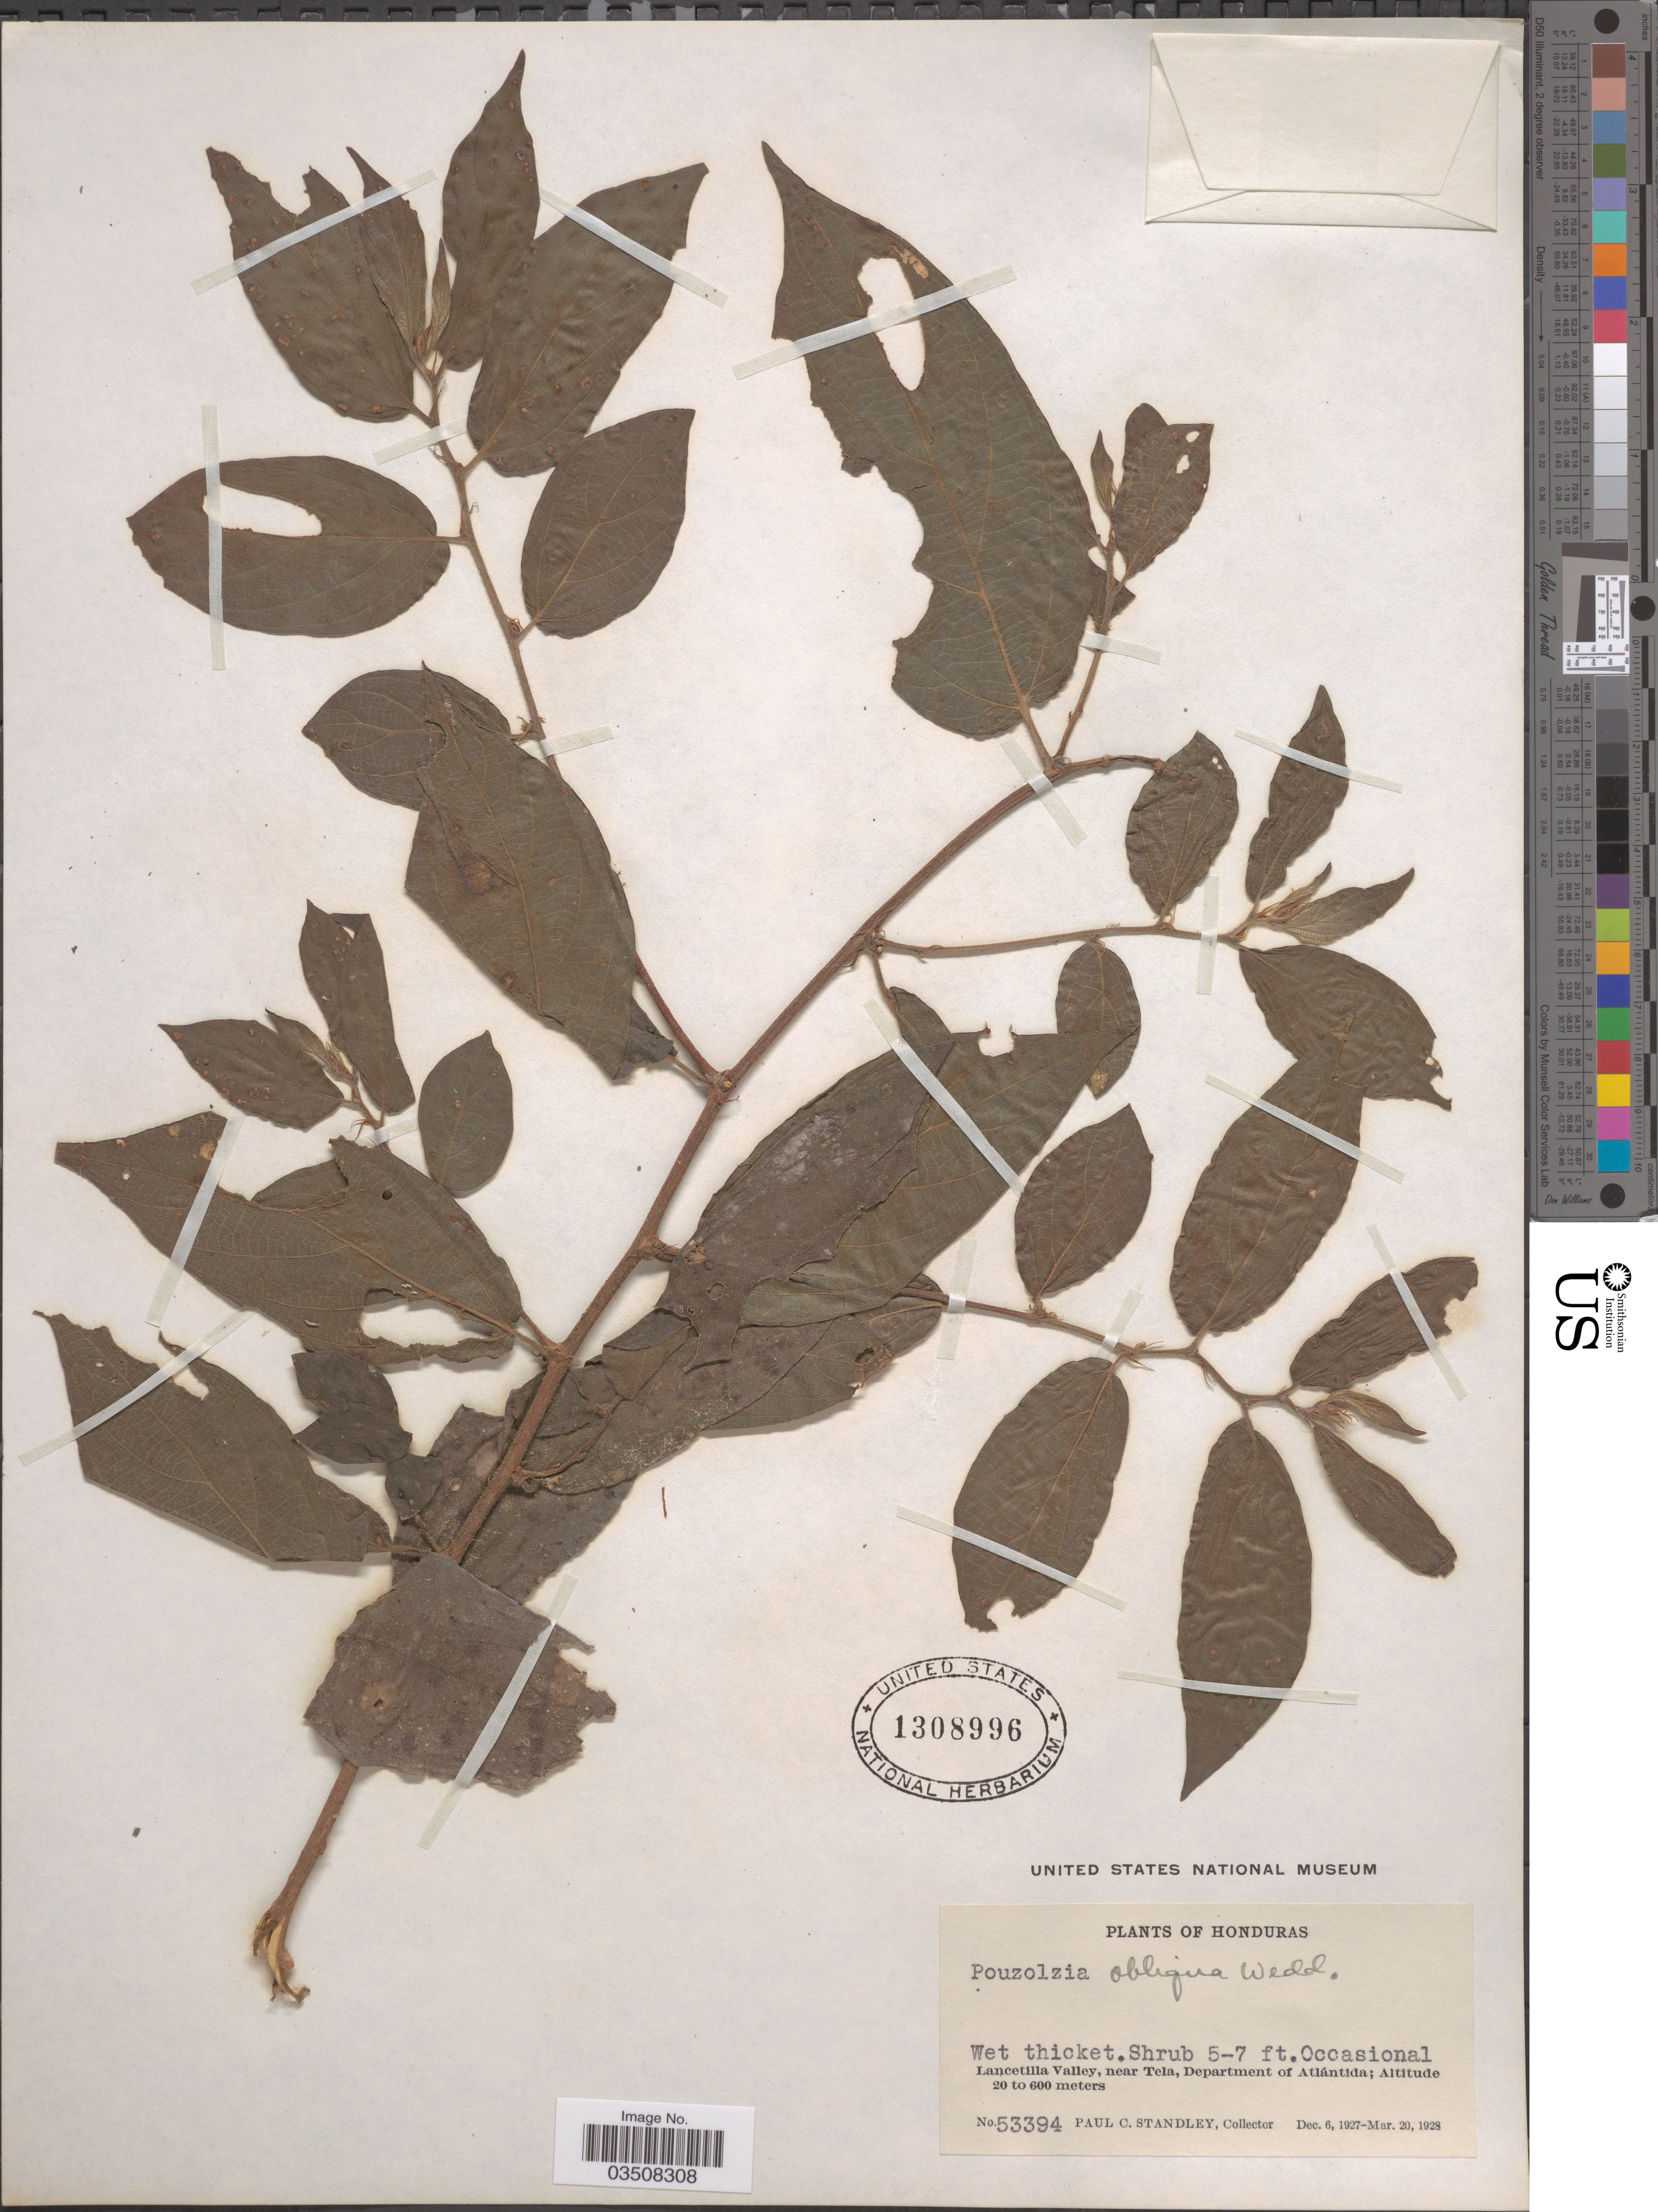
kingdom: Plantae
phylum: Tracheophyta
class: Magnoliopsida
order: Rosales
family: Urticaceae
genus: Pouzolzia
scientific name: Pouzolzia obliqua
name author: (Poepp.) Gaudich.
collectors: P. C. Standley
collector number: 53394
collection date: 1927-12-06/1928-03-20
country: Honduras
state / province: Atlantida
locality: Lancetilla Valley, near Tela, Department of Atlántida.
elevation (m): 20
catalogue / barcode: US 1308996